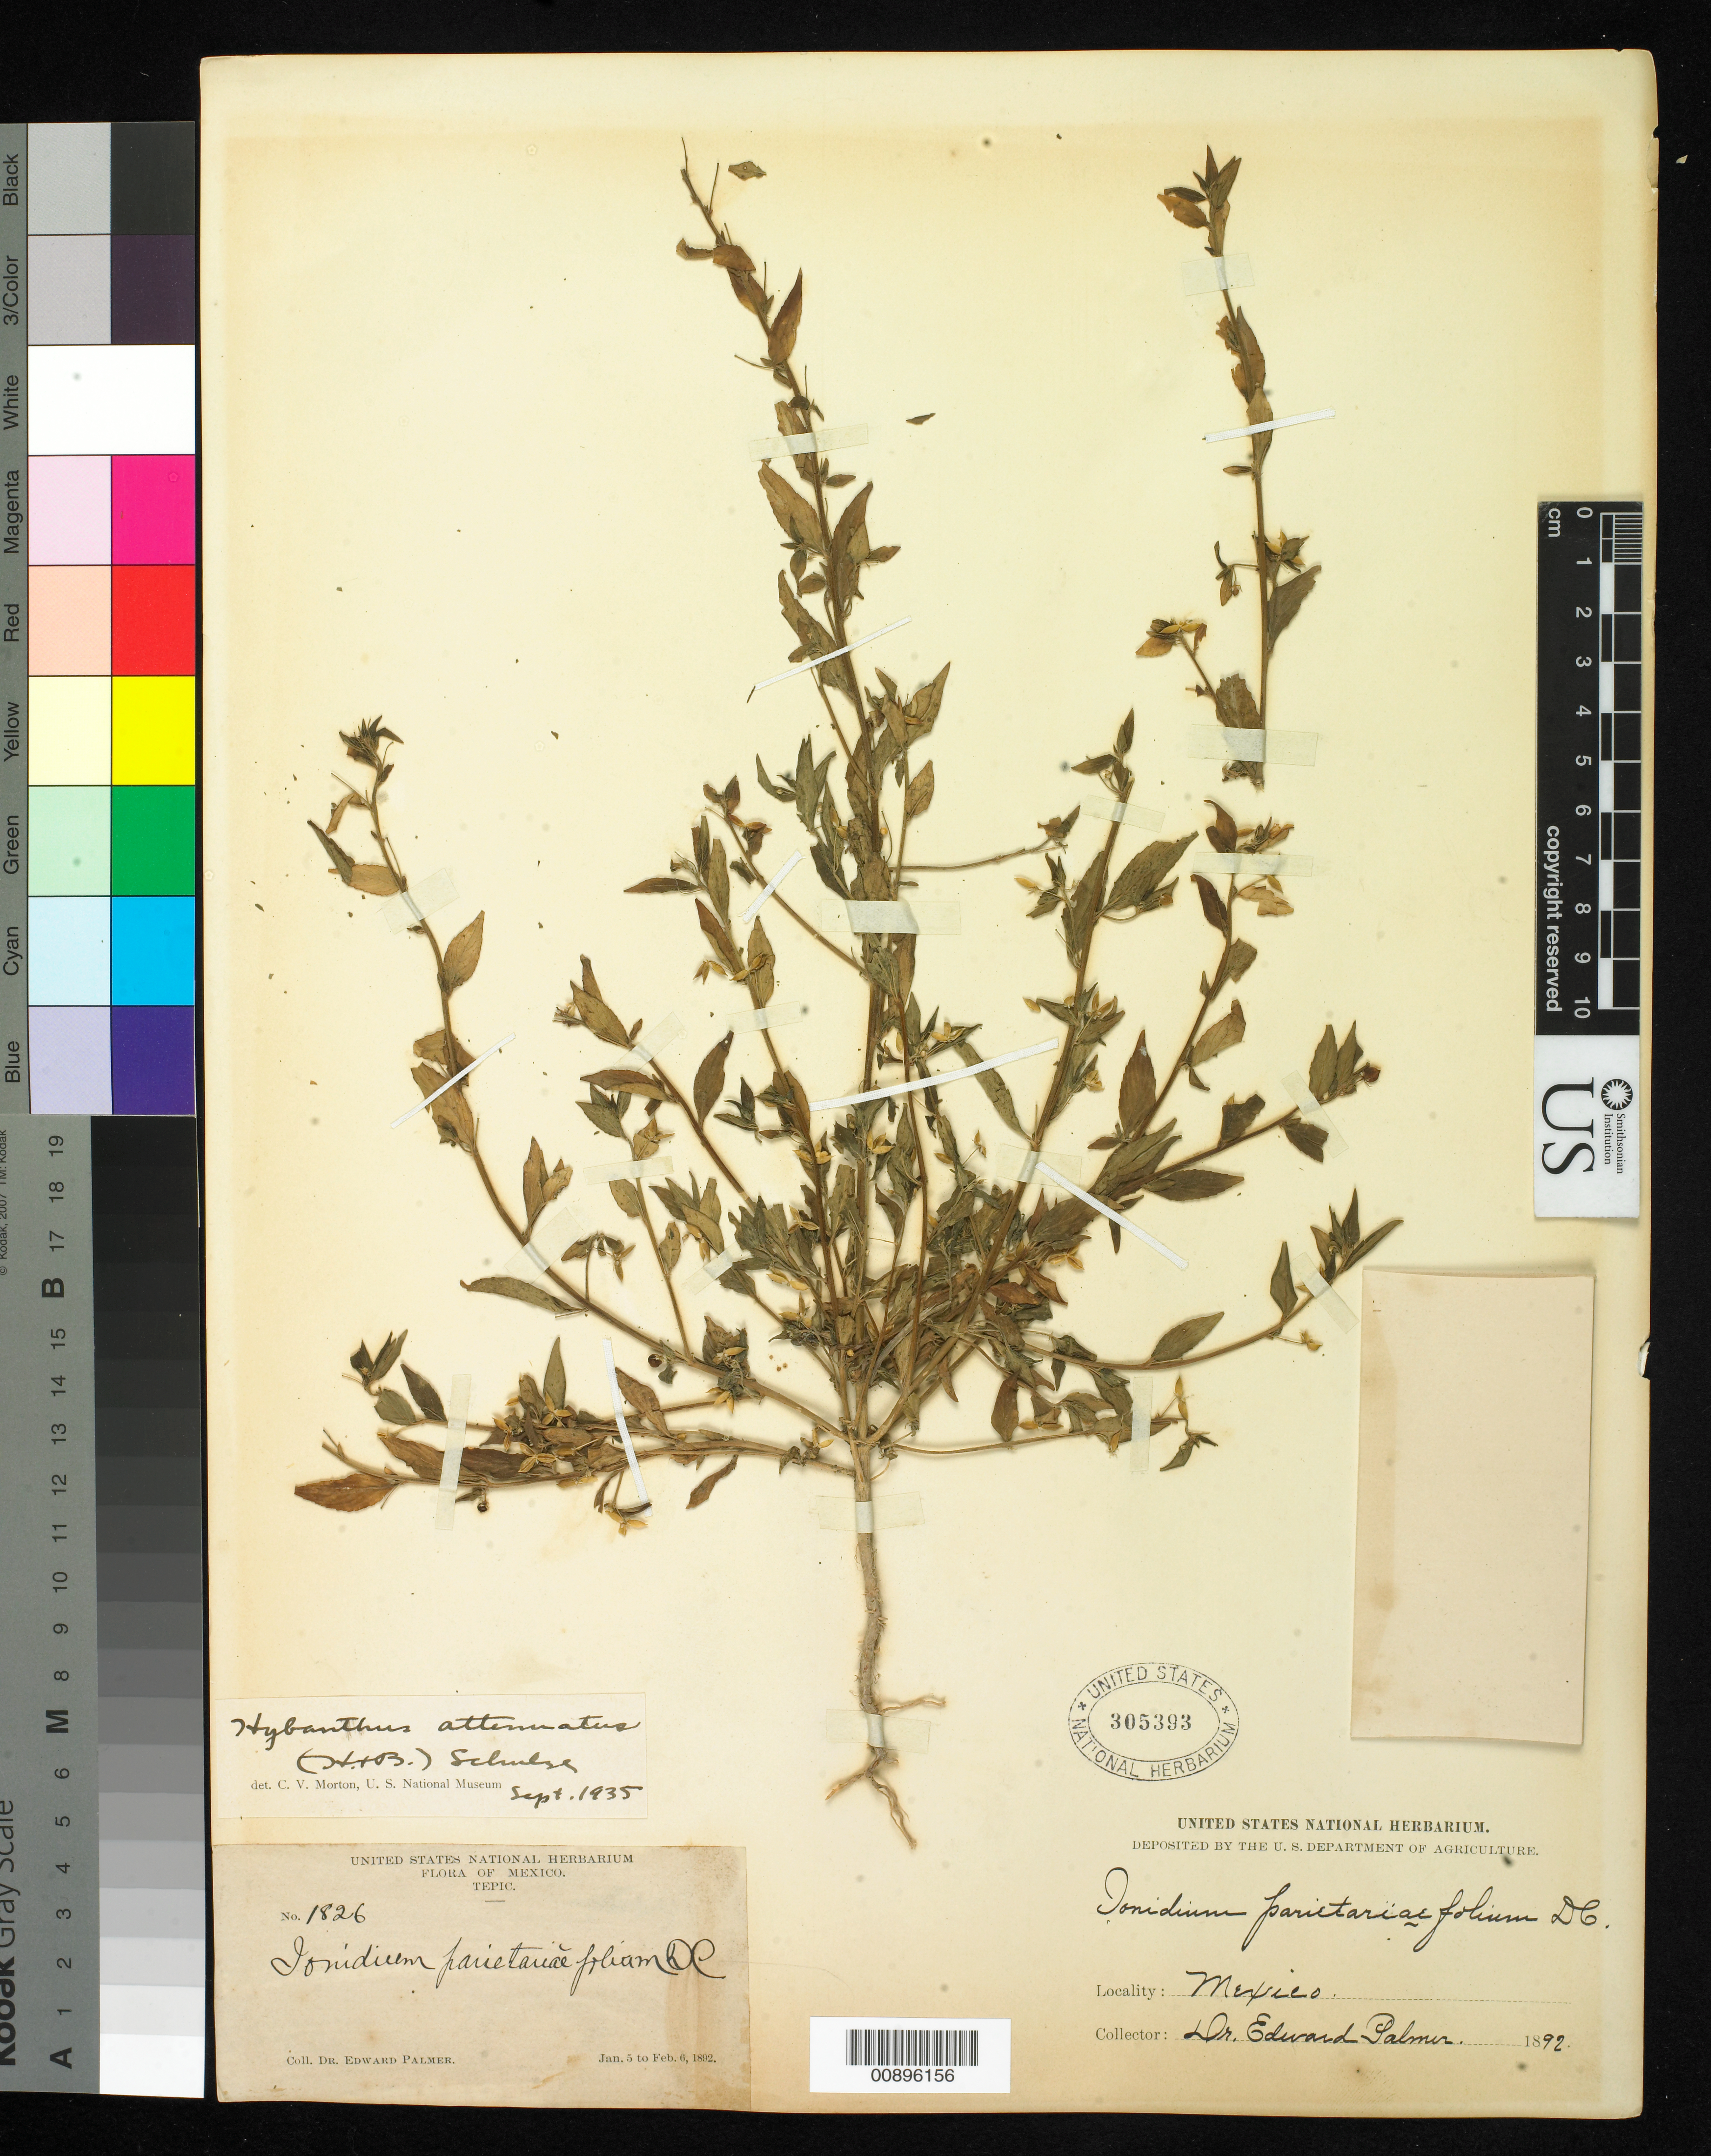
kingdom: Plantae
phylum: Tracheophyta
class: Magnoliopsida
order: Malpighiales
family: Violaceae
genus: Pombalia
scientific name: Pombalia attenuata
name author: (Humb. & Bonpl. ex Willd.) Paula-Souza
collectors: E. Palmer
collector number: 1826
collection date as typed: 05 Jan 1892 to 06 Feb 1892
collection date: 1892-01-05/1892-02-06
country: Mexico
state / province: Nayarit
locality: Tepic, Nayarit.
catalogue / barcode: US 305393